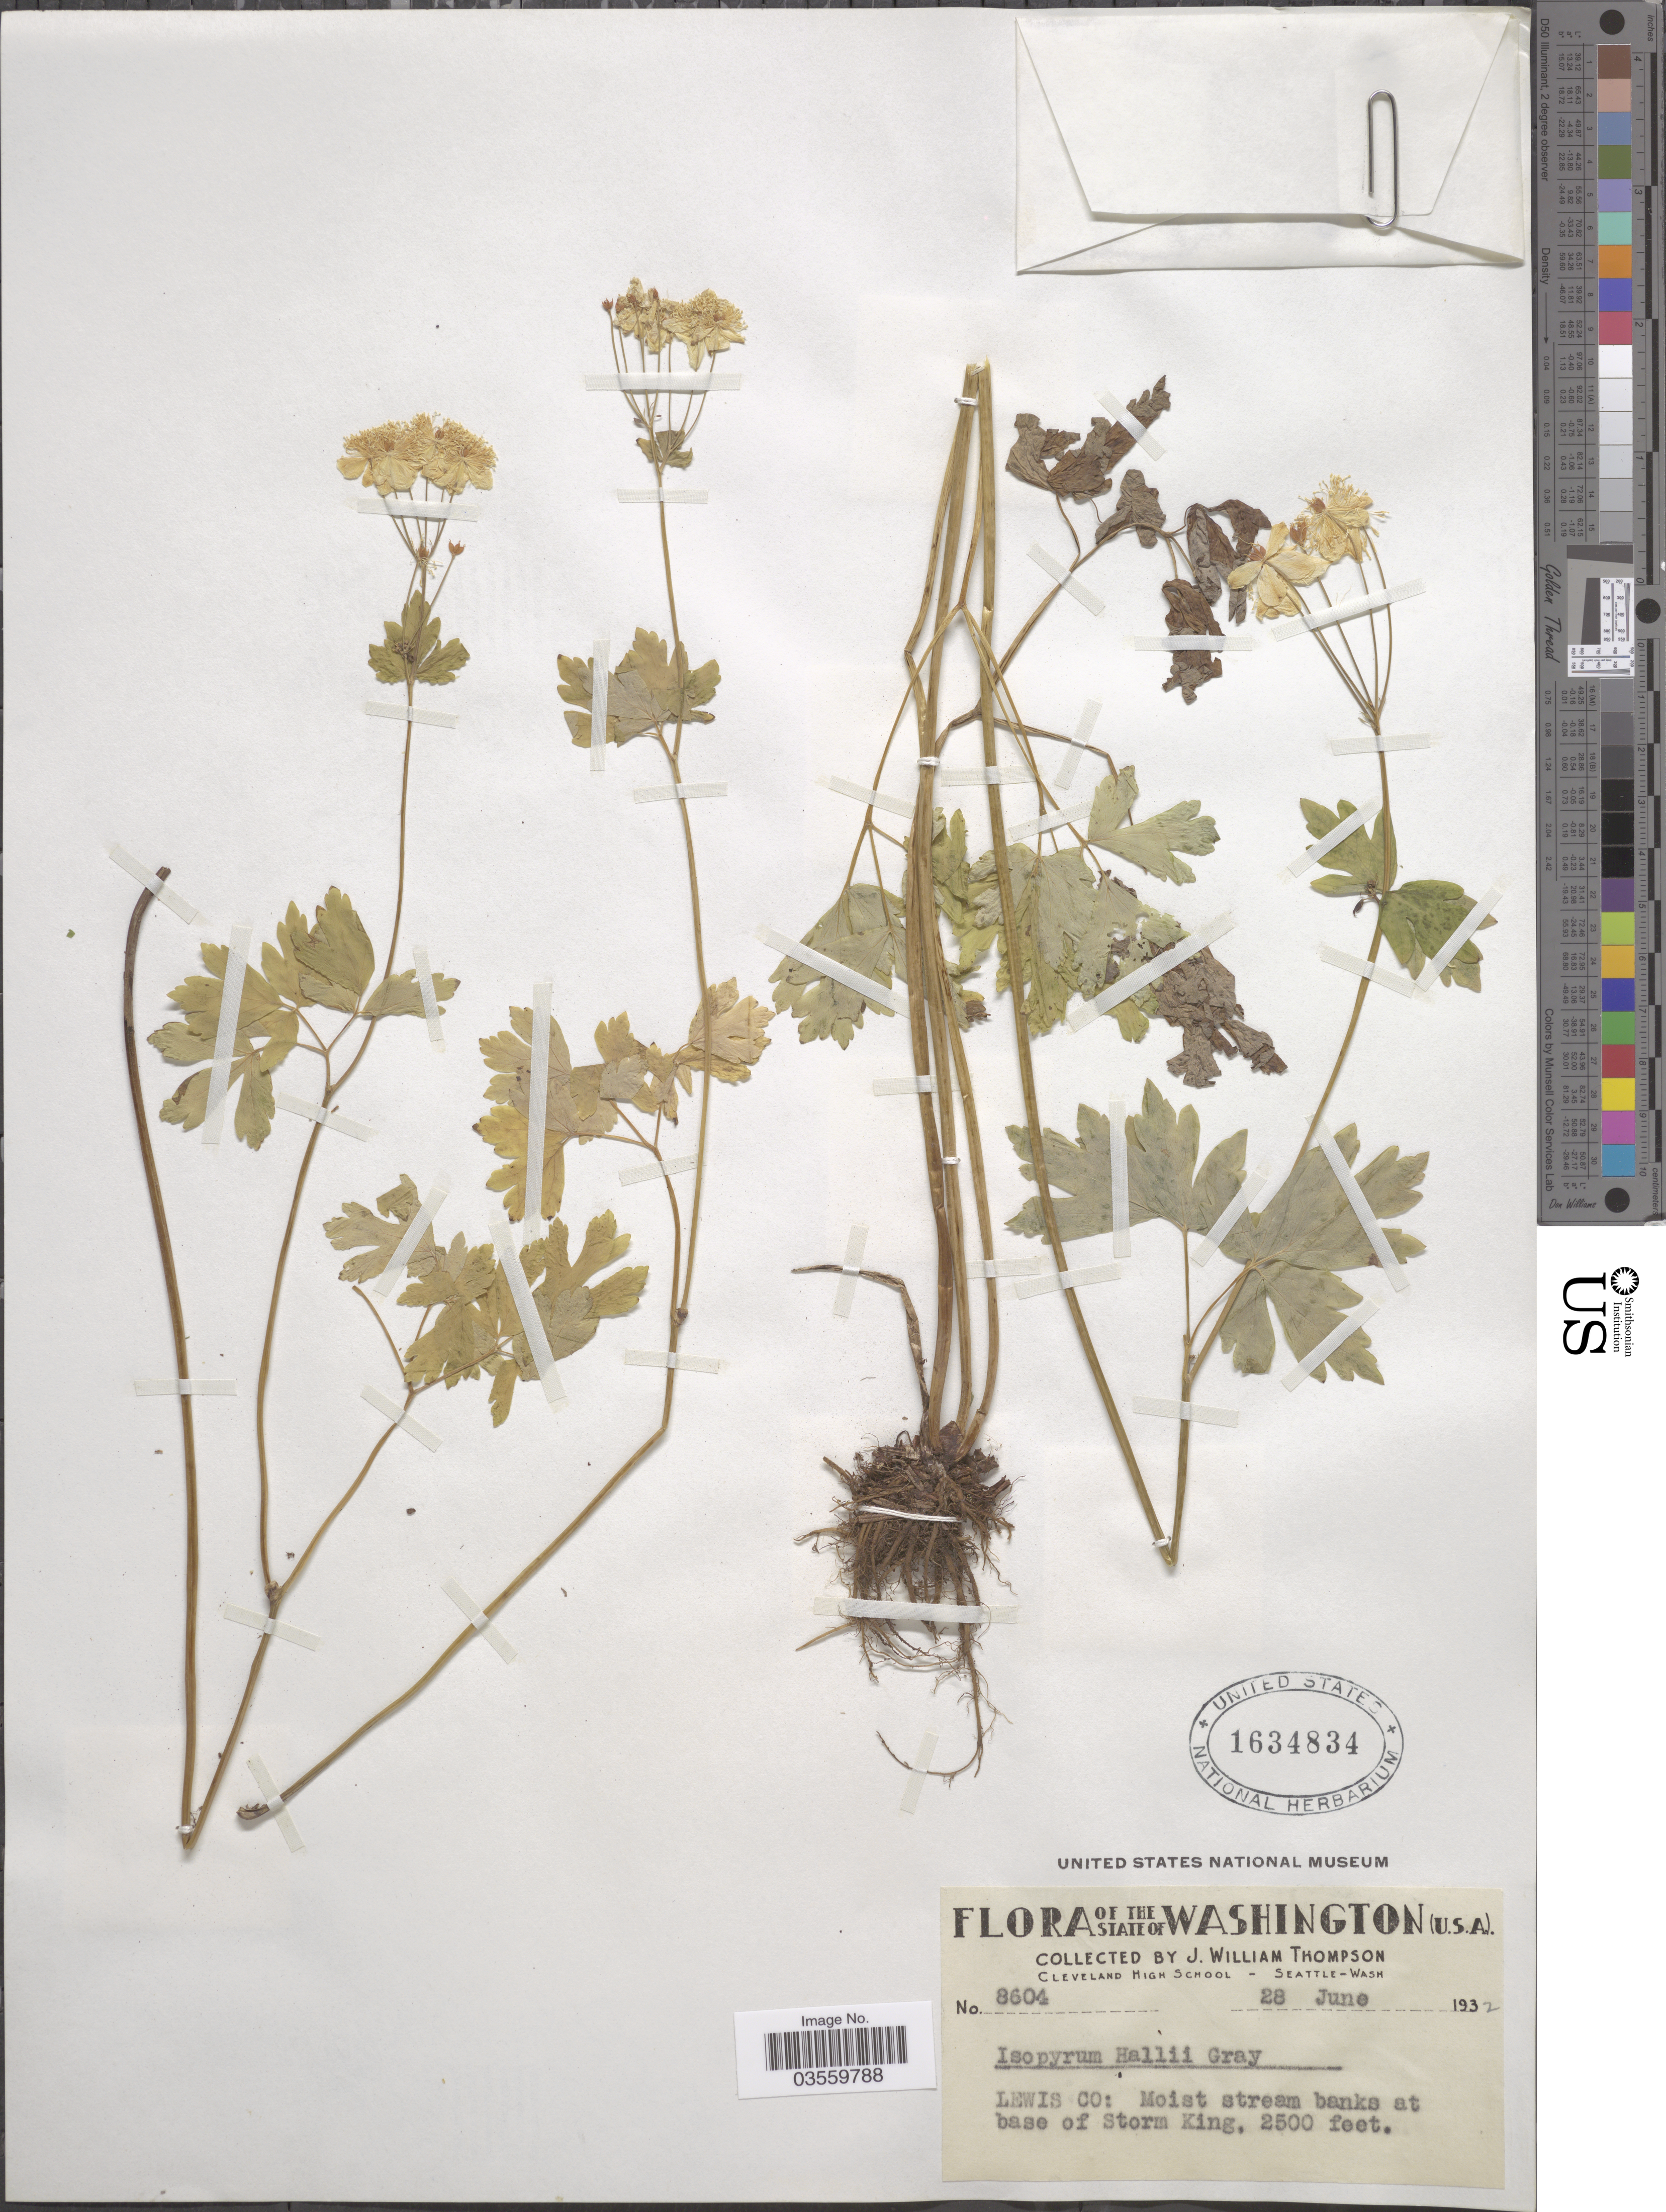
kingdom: Plantae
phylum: Tracheophyta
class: Magnoliopsida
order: Ranunculales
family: Ranunculaceae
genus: Enemion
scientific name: Enemion hallii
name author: (A. Gray) J.R. Drumm. & Hutch.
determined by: Strong, Mark T., (BOT), Smithsonian Institution - National Museum of Natural History (UNITED STATES)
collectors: J. W. Thompson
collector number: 8604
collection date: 1932-06-28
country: United States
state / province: Washington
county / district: Lewis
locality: Lewis Co: Moist stream banks at base of Storm King.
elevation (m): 762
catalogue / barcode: US 1634834